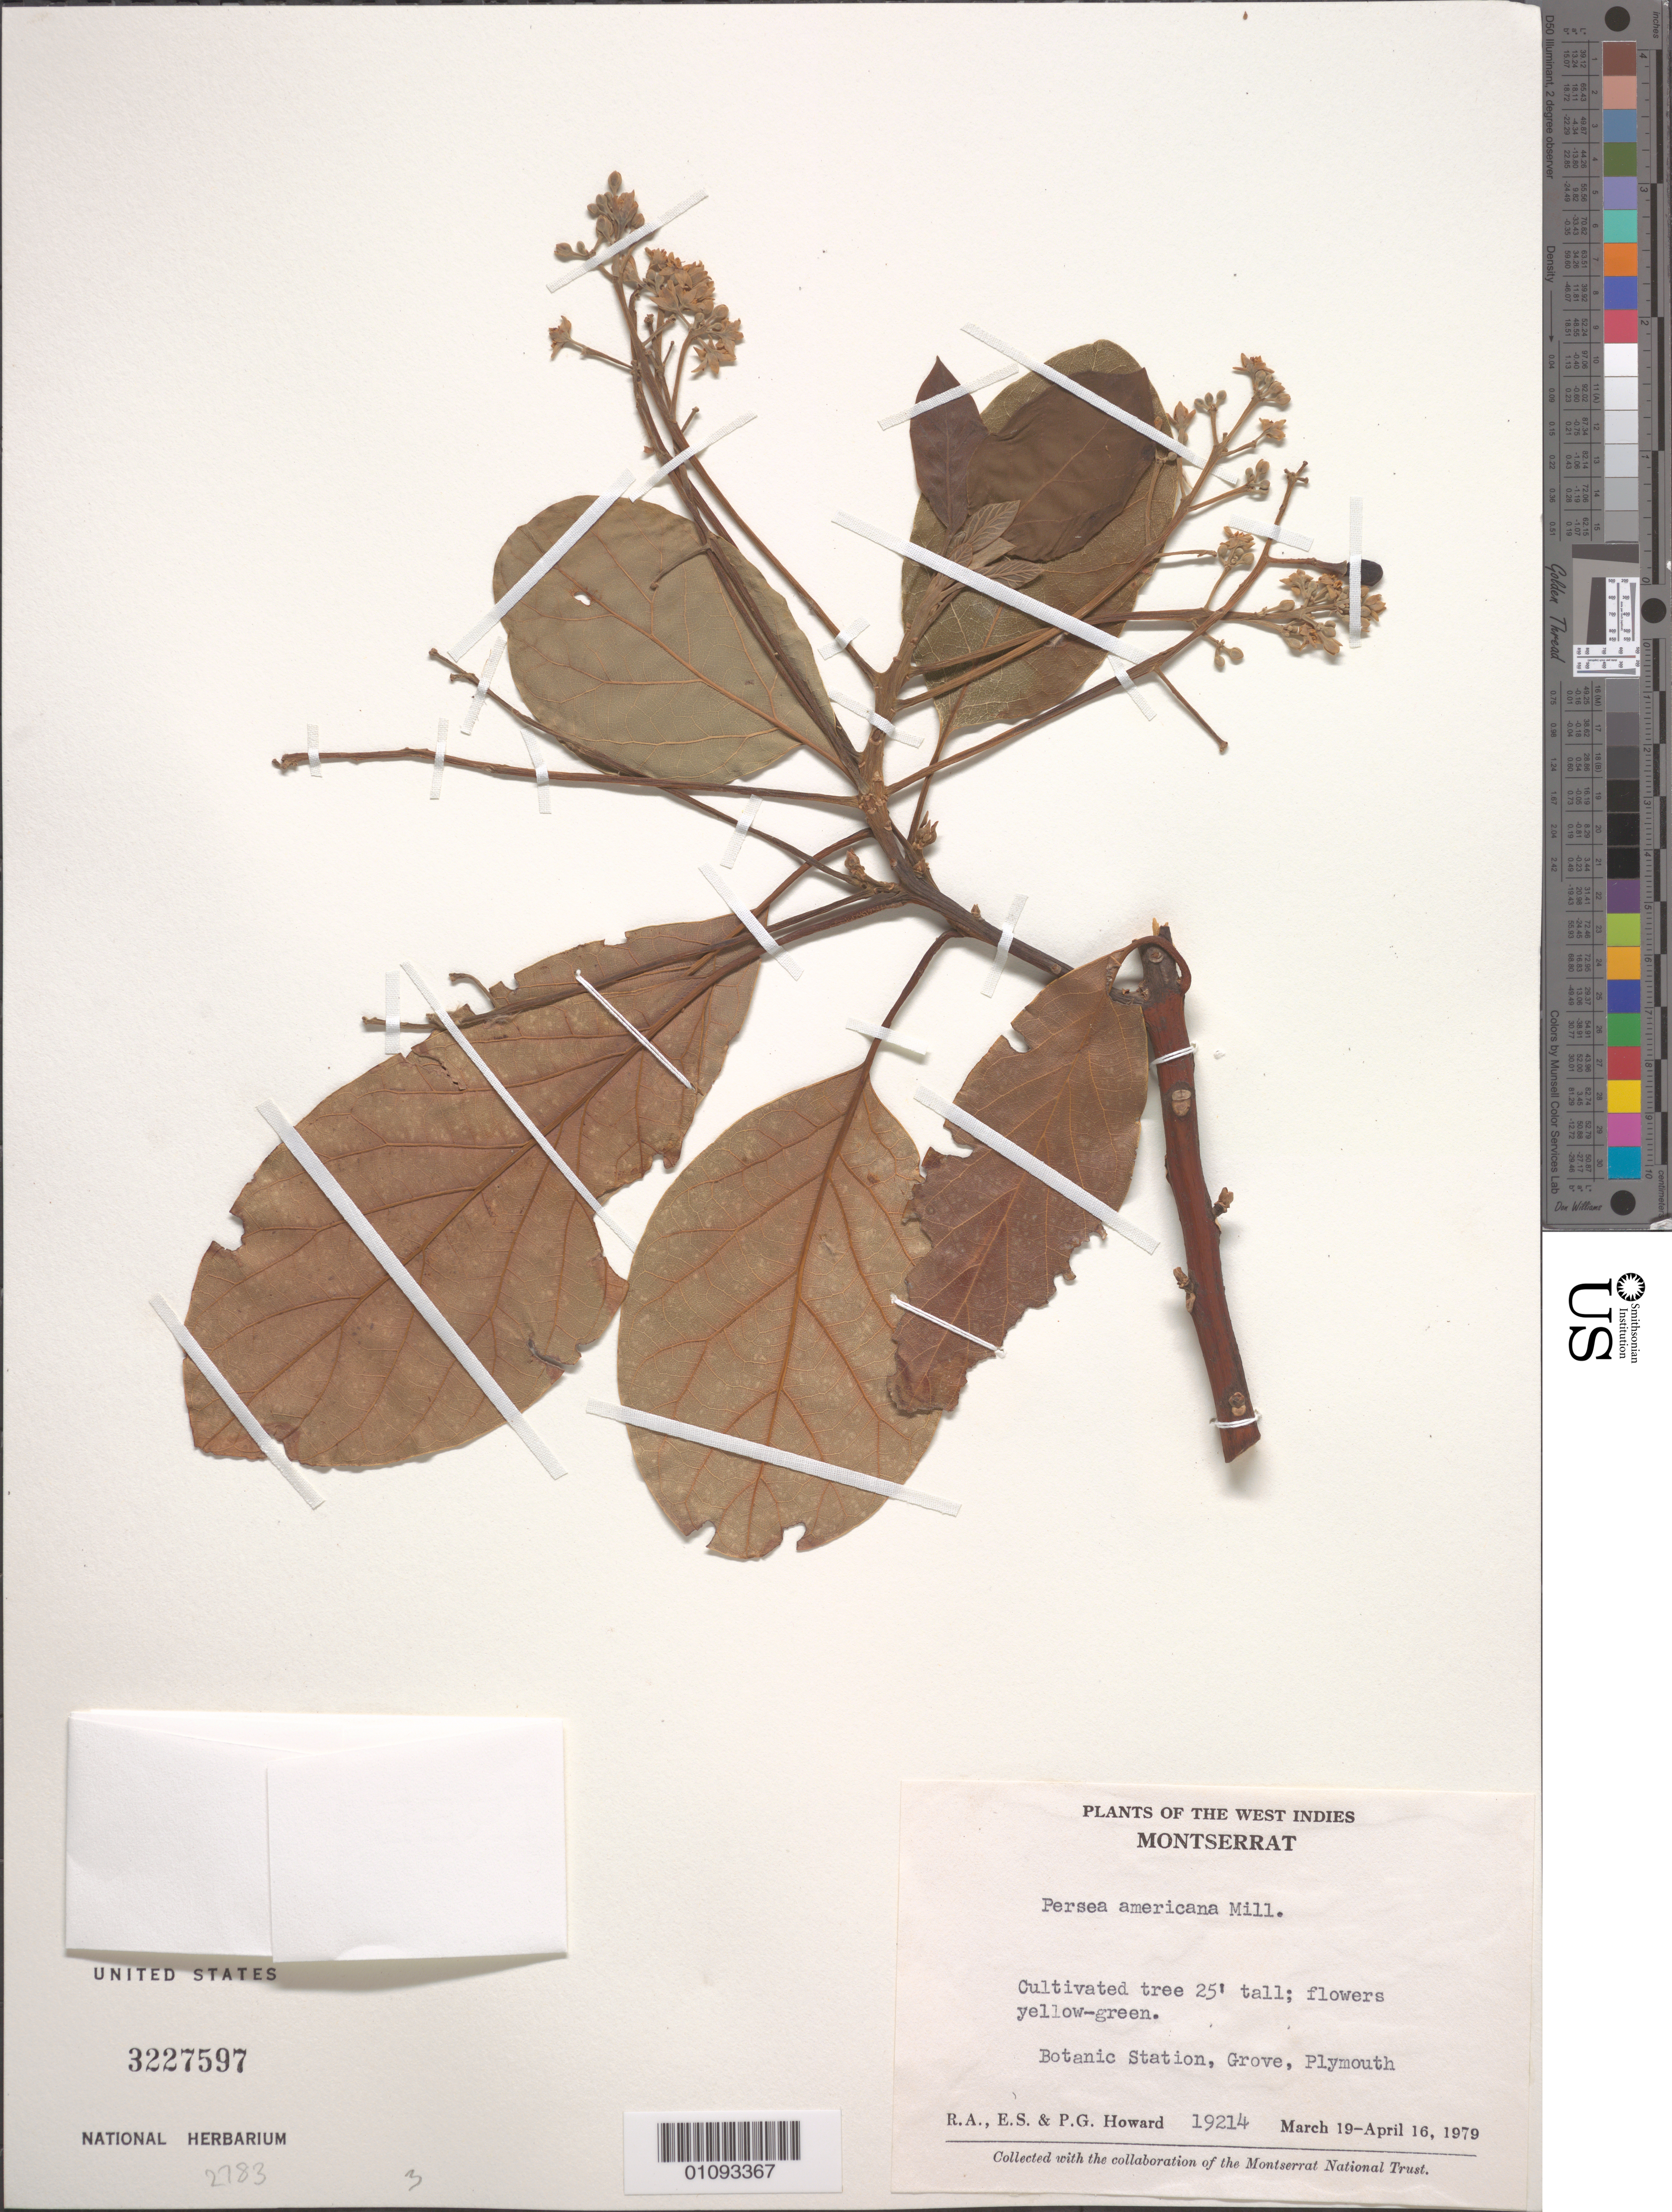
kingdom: Plantae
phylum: Tracheophyta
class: Magnoliopsida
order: Laurales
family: Lauraceae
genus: Persea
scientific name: Persea americana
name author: Mill.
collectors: R. A. Howard, E. S. Howard & P. Howard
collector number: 19214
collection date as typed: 19 Mar 1979 to 16 Apr 1979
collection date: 1979-03-19/1979-04-16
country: Montserrat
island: Montserrat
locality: Botanic Station, Grove, Plymouth.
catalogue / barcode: US 3227597